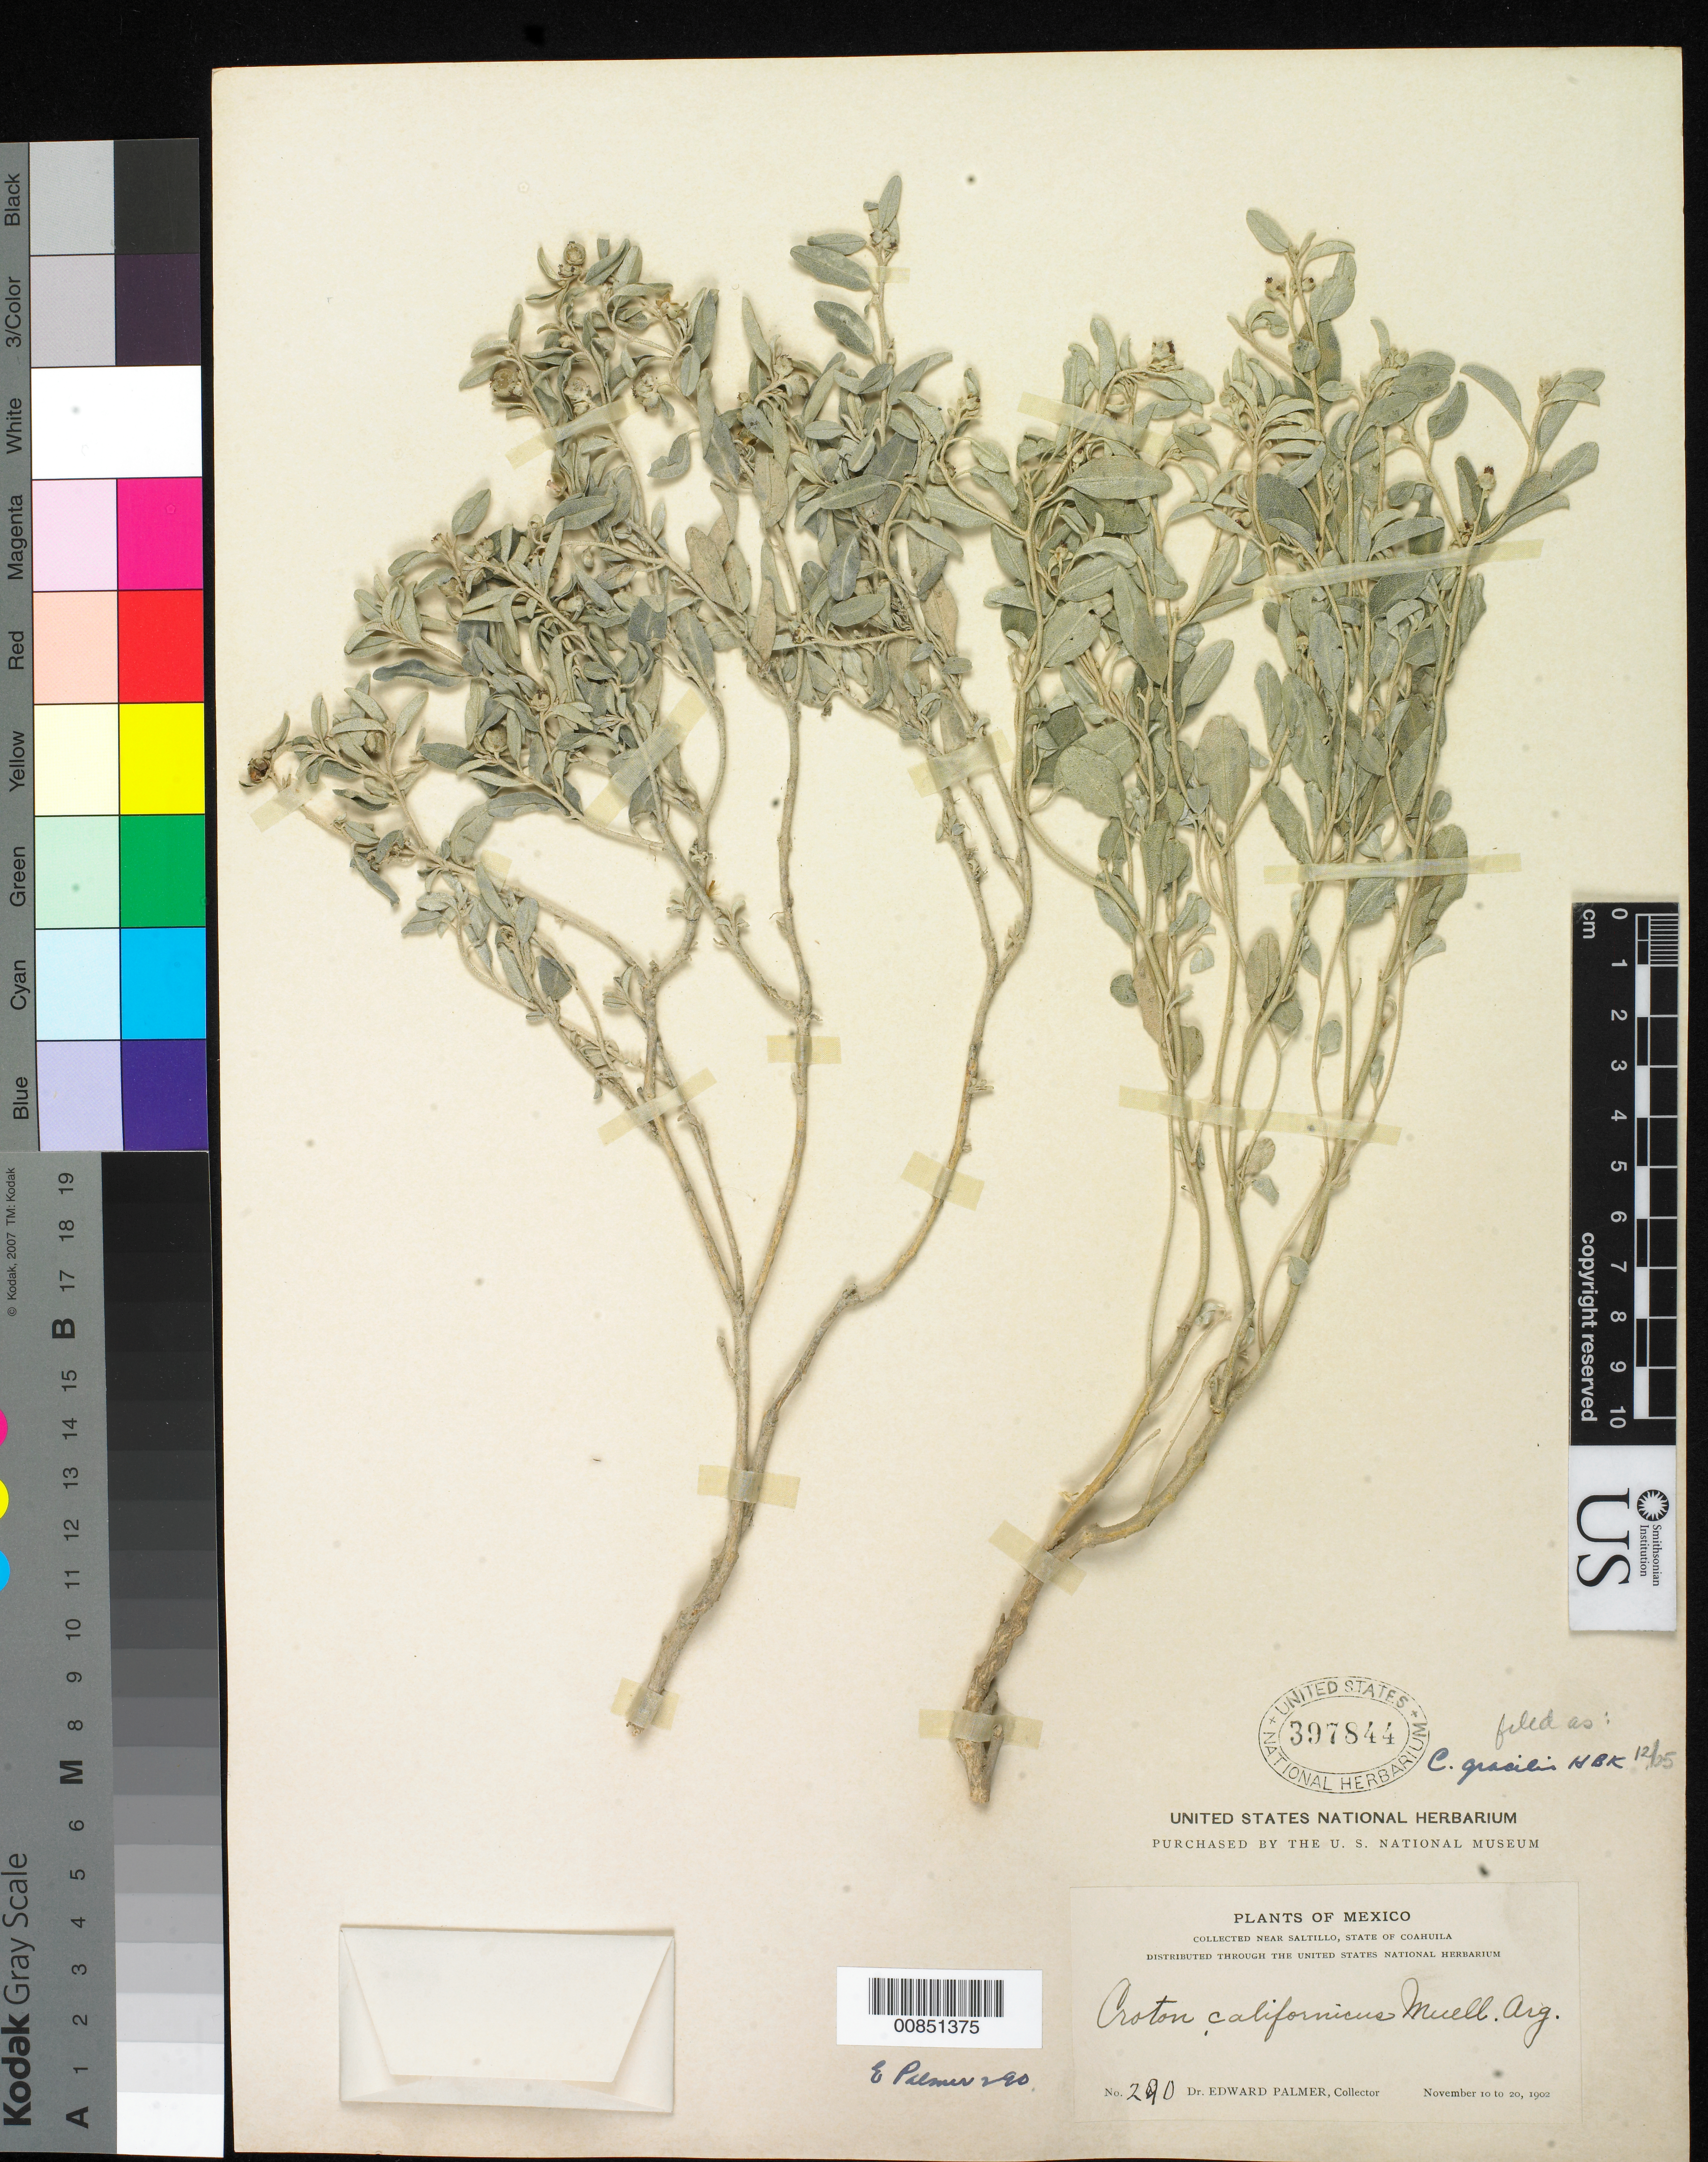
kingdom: Plantae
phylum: Tracheophyta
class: Magnoliopsida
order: Malpighiales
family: Euphorbiaceae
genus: Croton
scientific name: Croton gracilis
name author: Kunth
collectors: E. Palmer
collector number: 290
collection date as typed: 10 Nov 1902 to 20 Nov 1902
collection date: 1902-11-10/1902-11-20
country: Mexico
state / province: Coahuila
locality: Near Saltillo, Coahuila.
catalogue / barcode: US 397844